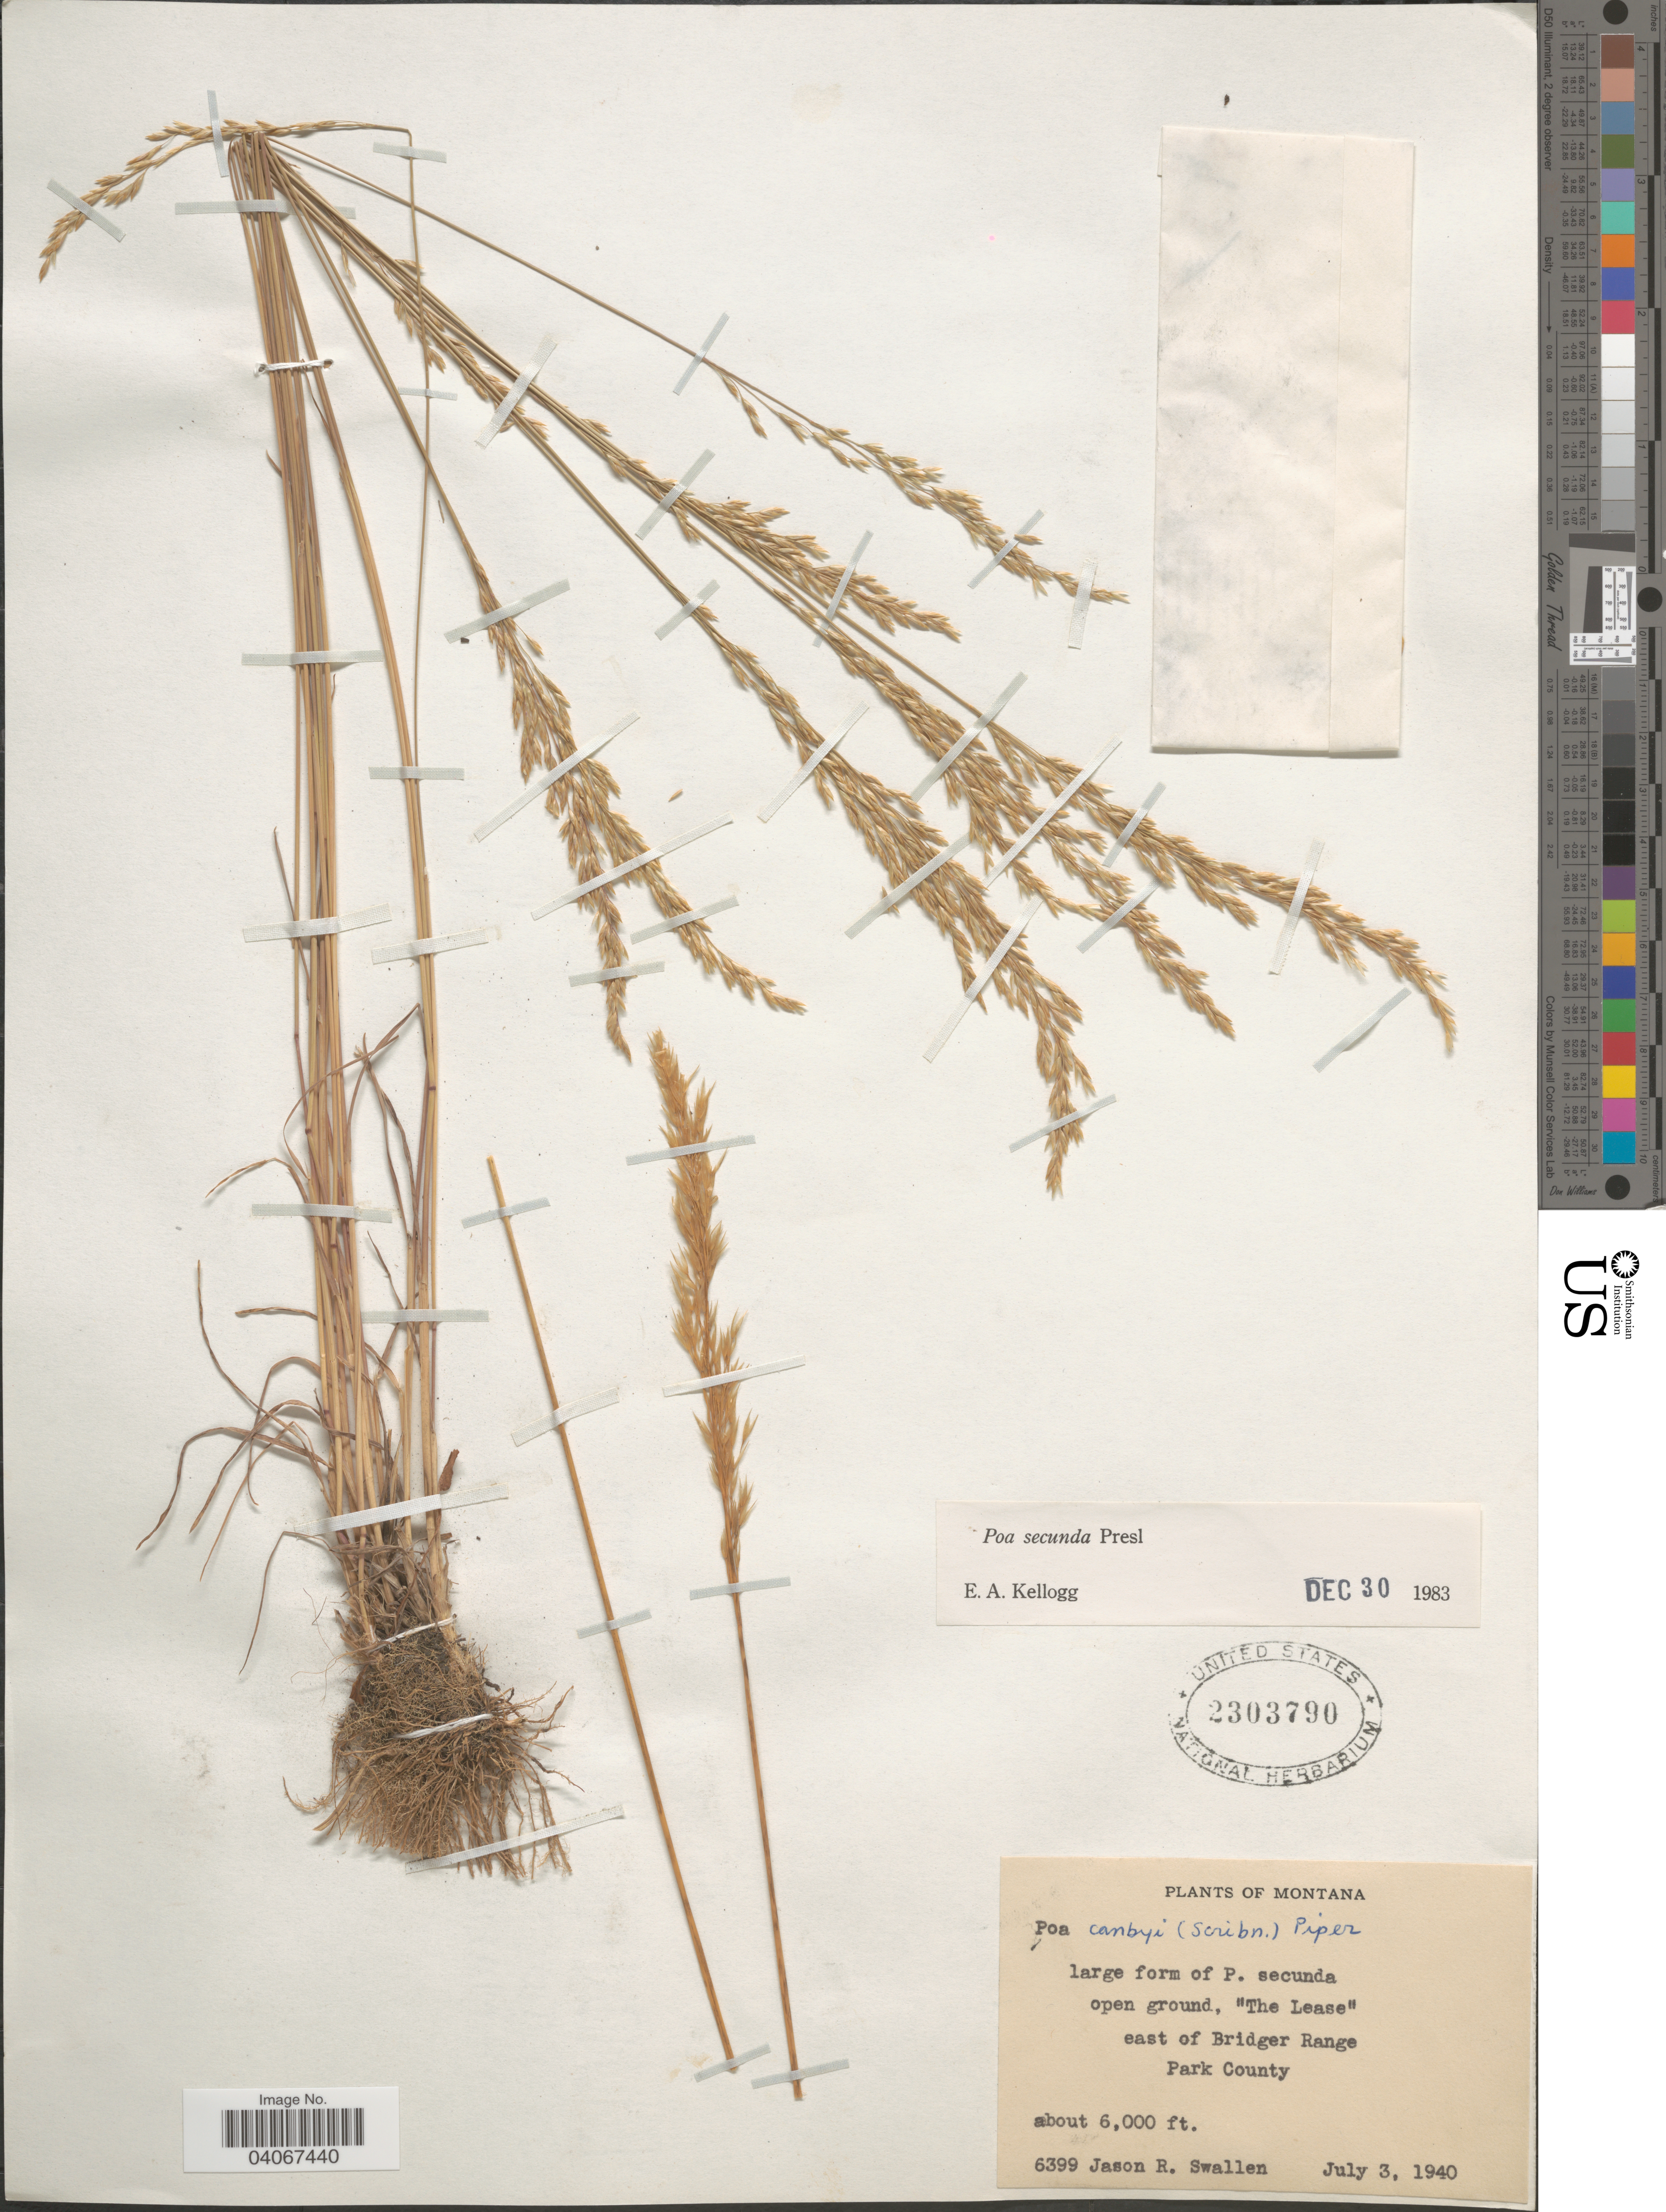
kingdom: Plantae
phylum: Tracheophyta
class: Liliopsida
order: Poales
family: Poaceae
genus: Poa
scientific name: Poa secunda subsp. secunda var. secunda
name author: J. Presl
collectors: J. R. Swallen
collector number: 6399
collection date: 1940-07-03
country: United States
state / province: Montana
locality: Open ground, "The Lease" east of Bridger Range. Park County.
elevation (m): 1829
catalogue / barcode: US 2303790